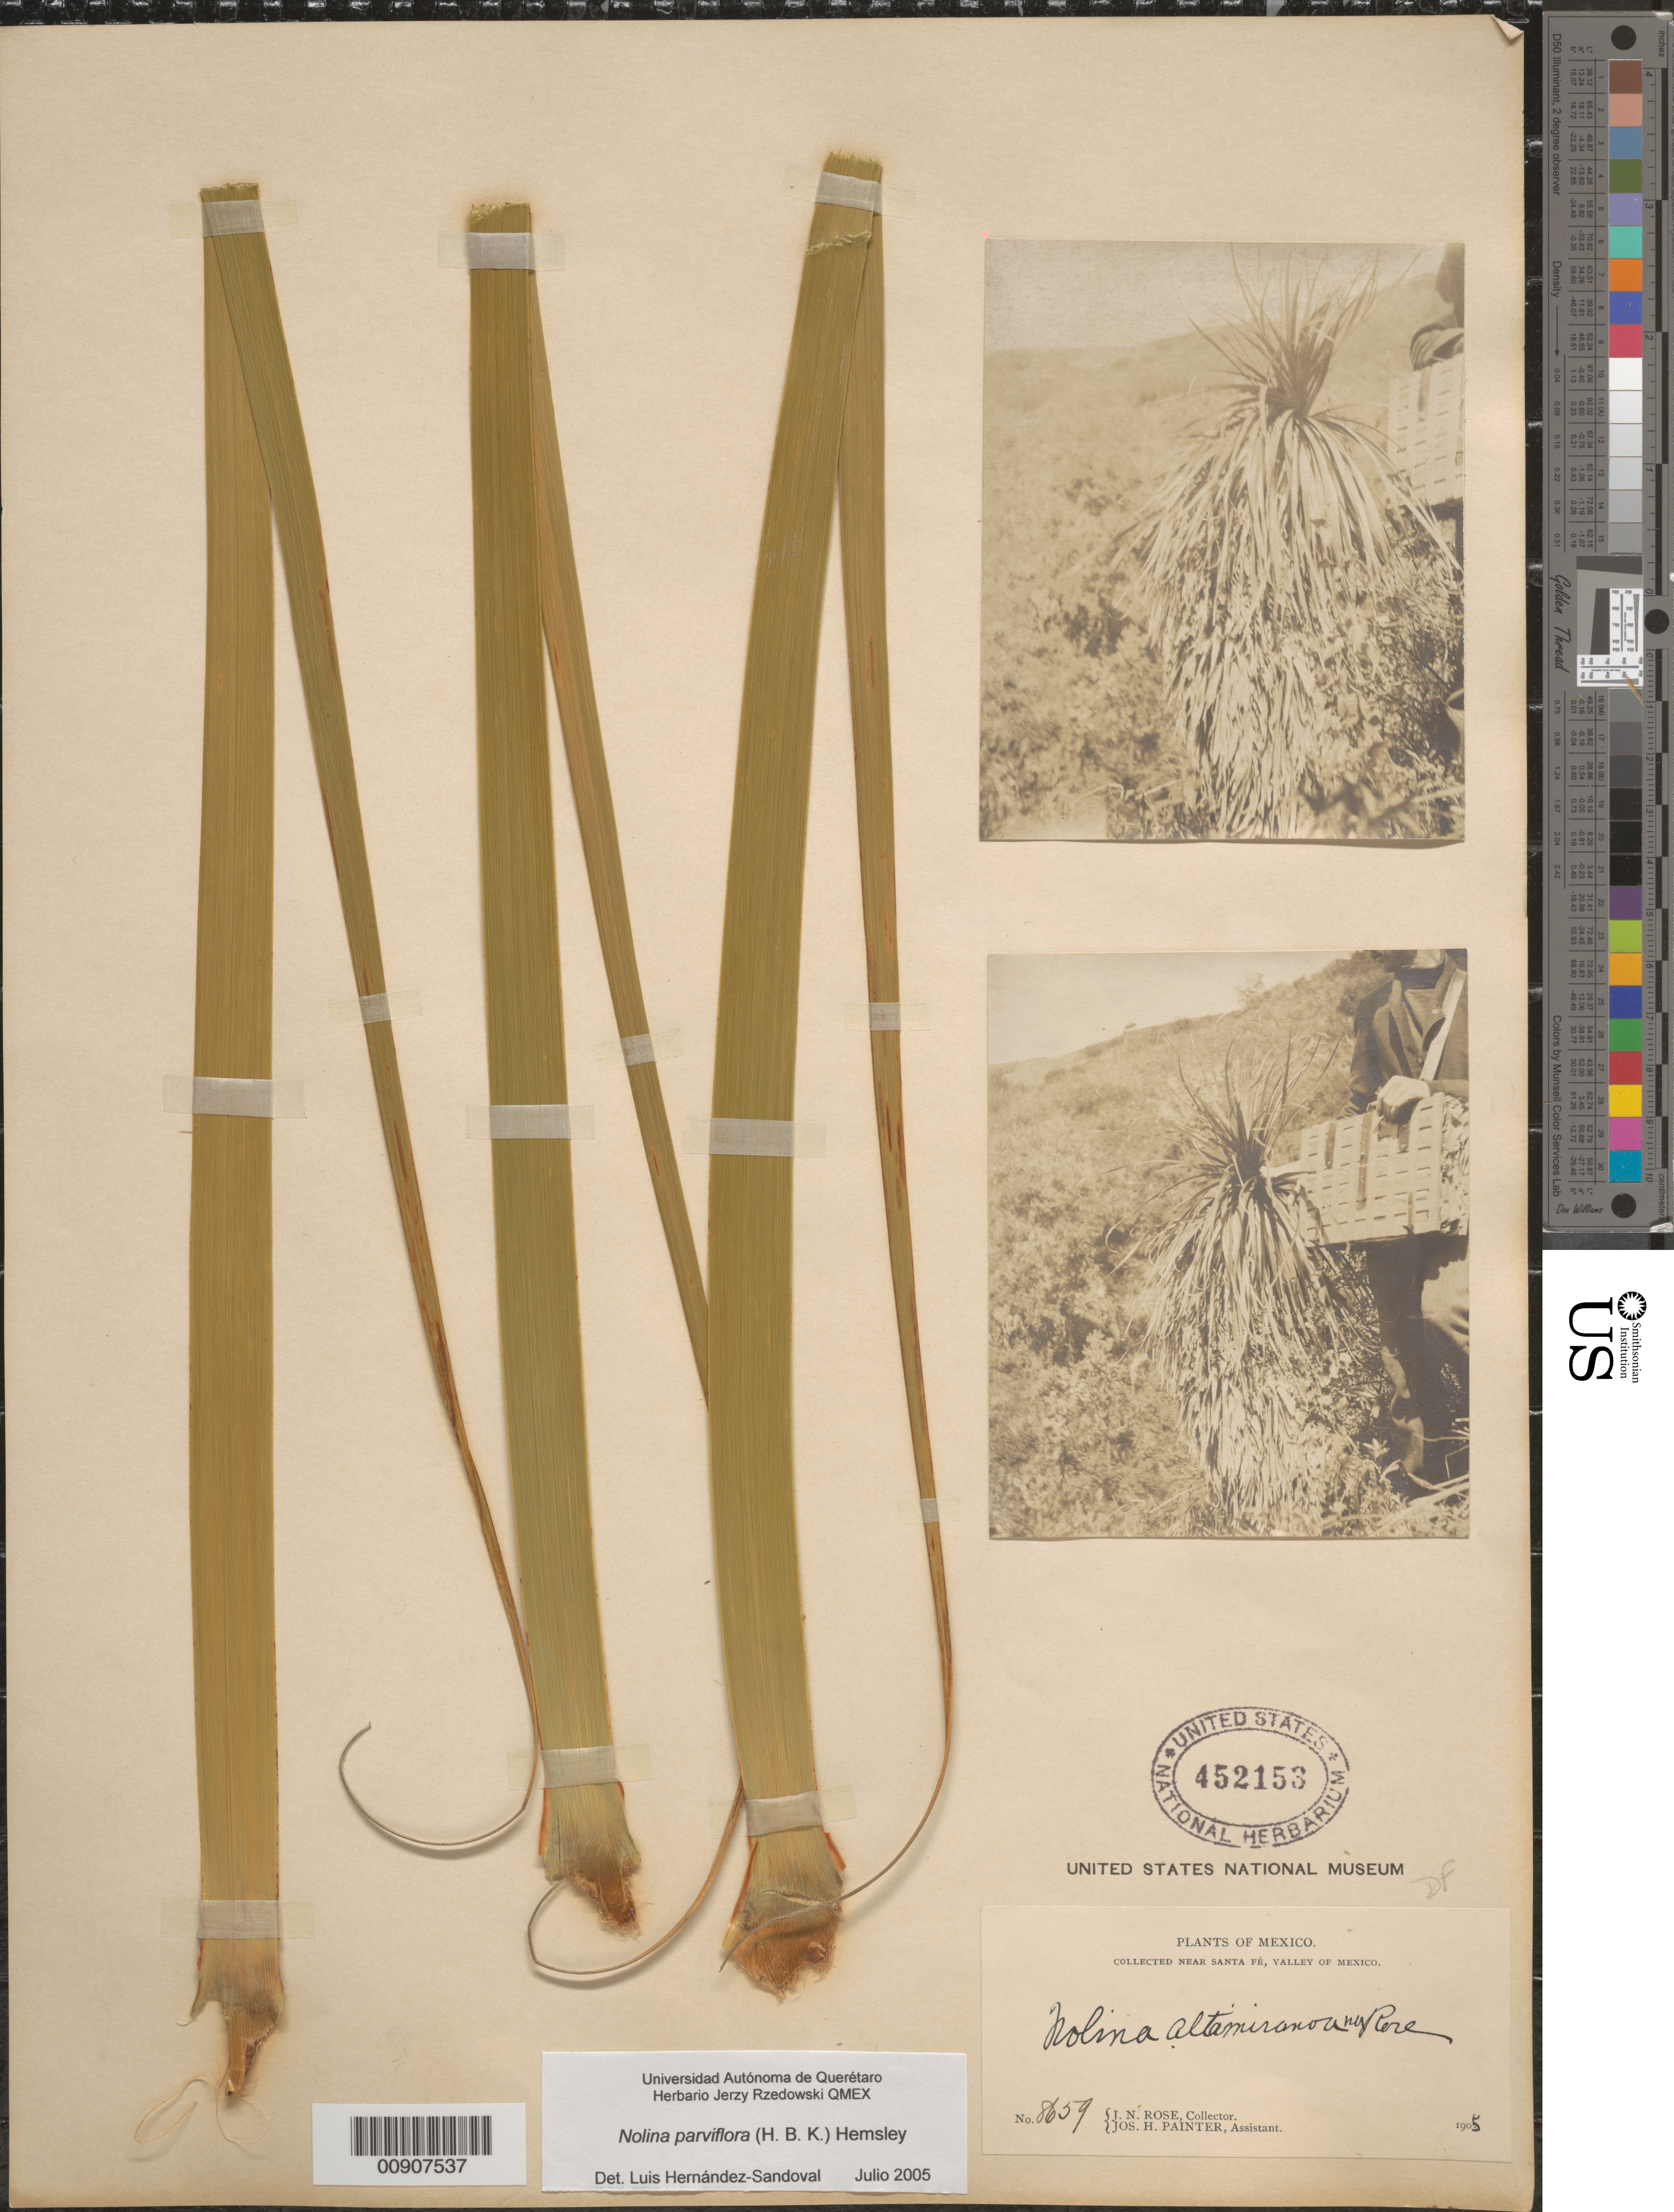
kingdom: Plantae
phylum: Tracheophyta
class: Liliopsida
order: Asparagales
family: Asparagaceae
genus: Nolina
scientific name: Nolina parviflora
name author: (Kunth) Hemsl.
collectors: J. N. Rose & J. H. Painter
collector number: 8659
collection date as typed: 1905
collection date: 1905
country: Mexico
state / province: Distrito Federal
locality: Near Santa Fé, Valley of México.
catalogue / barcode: US 452153